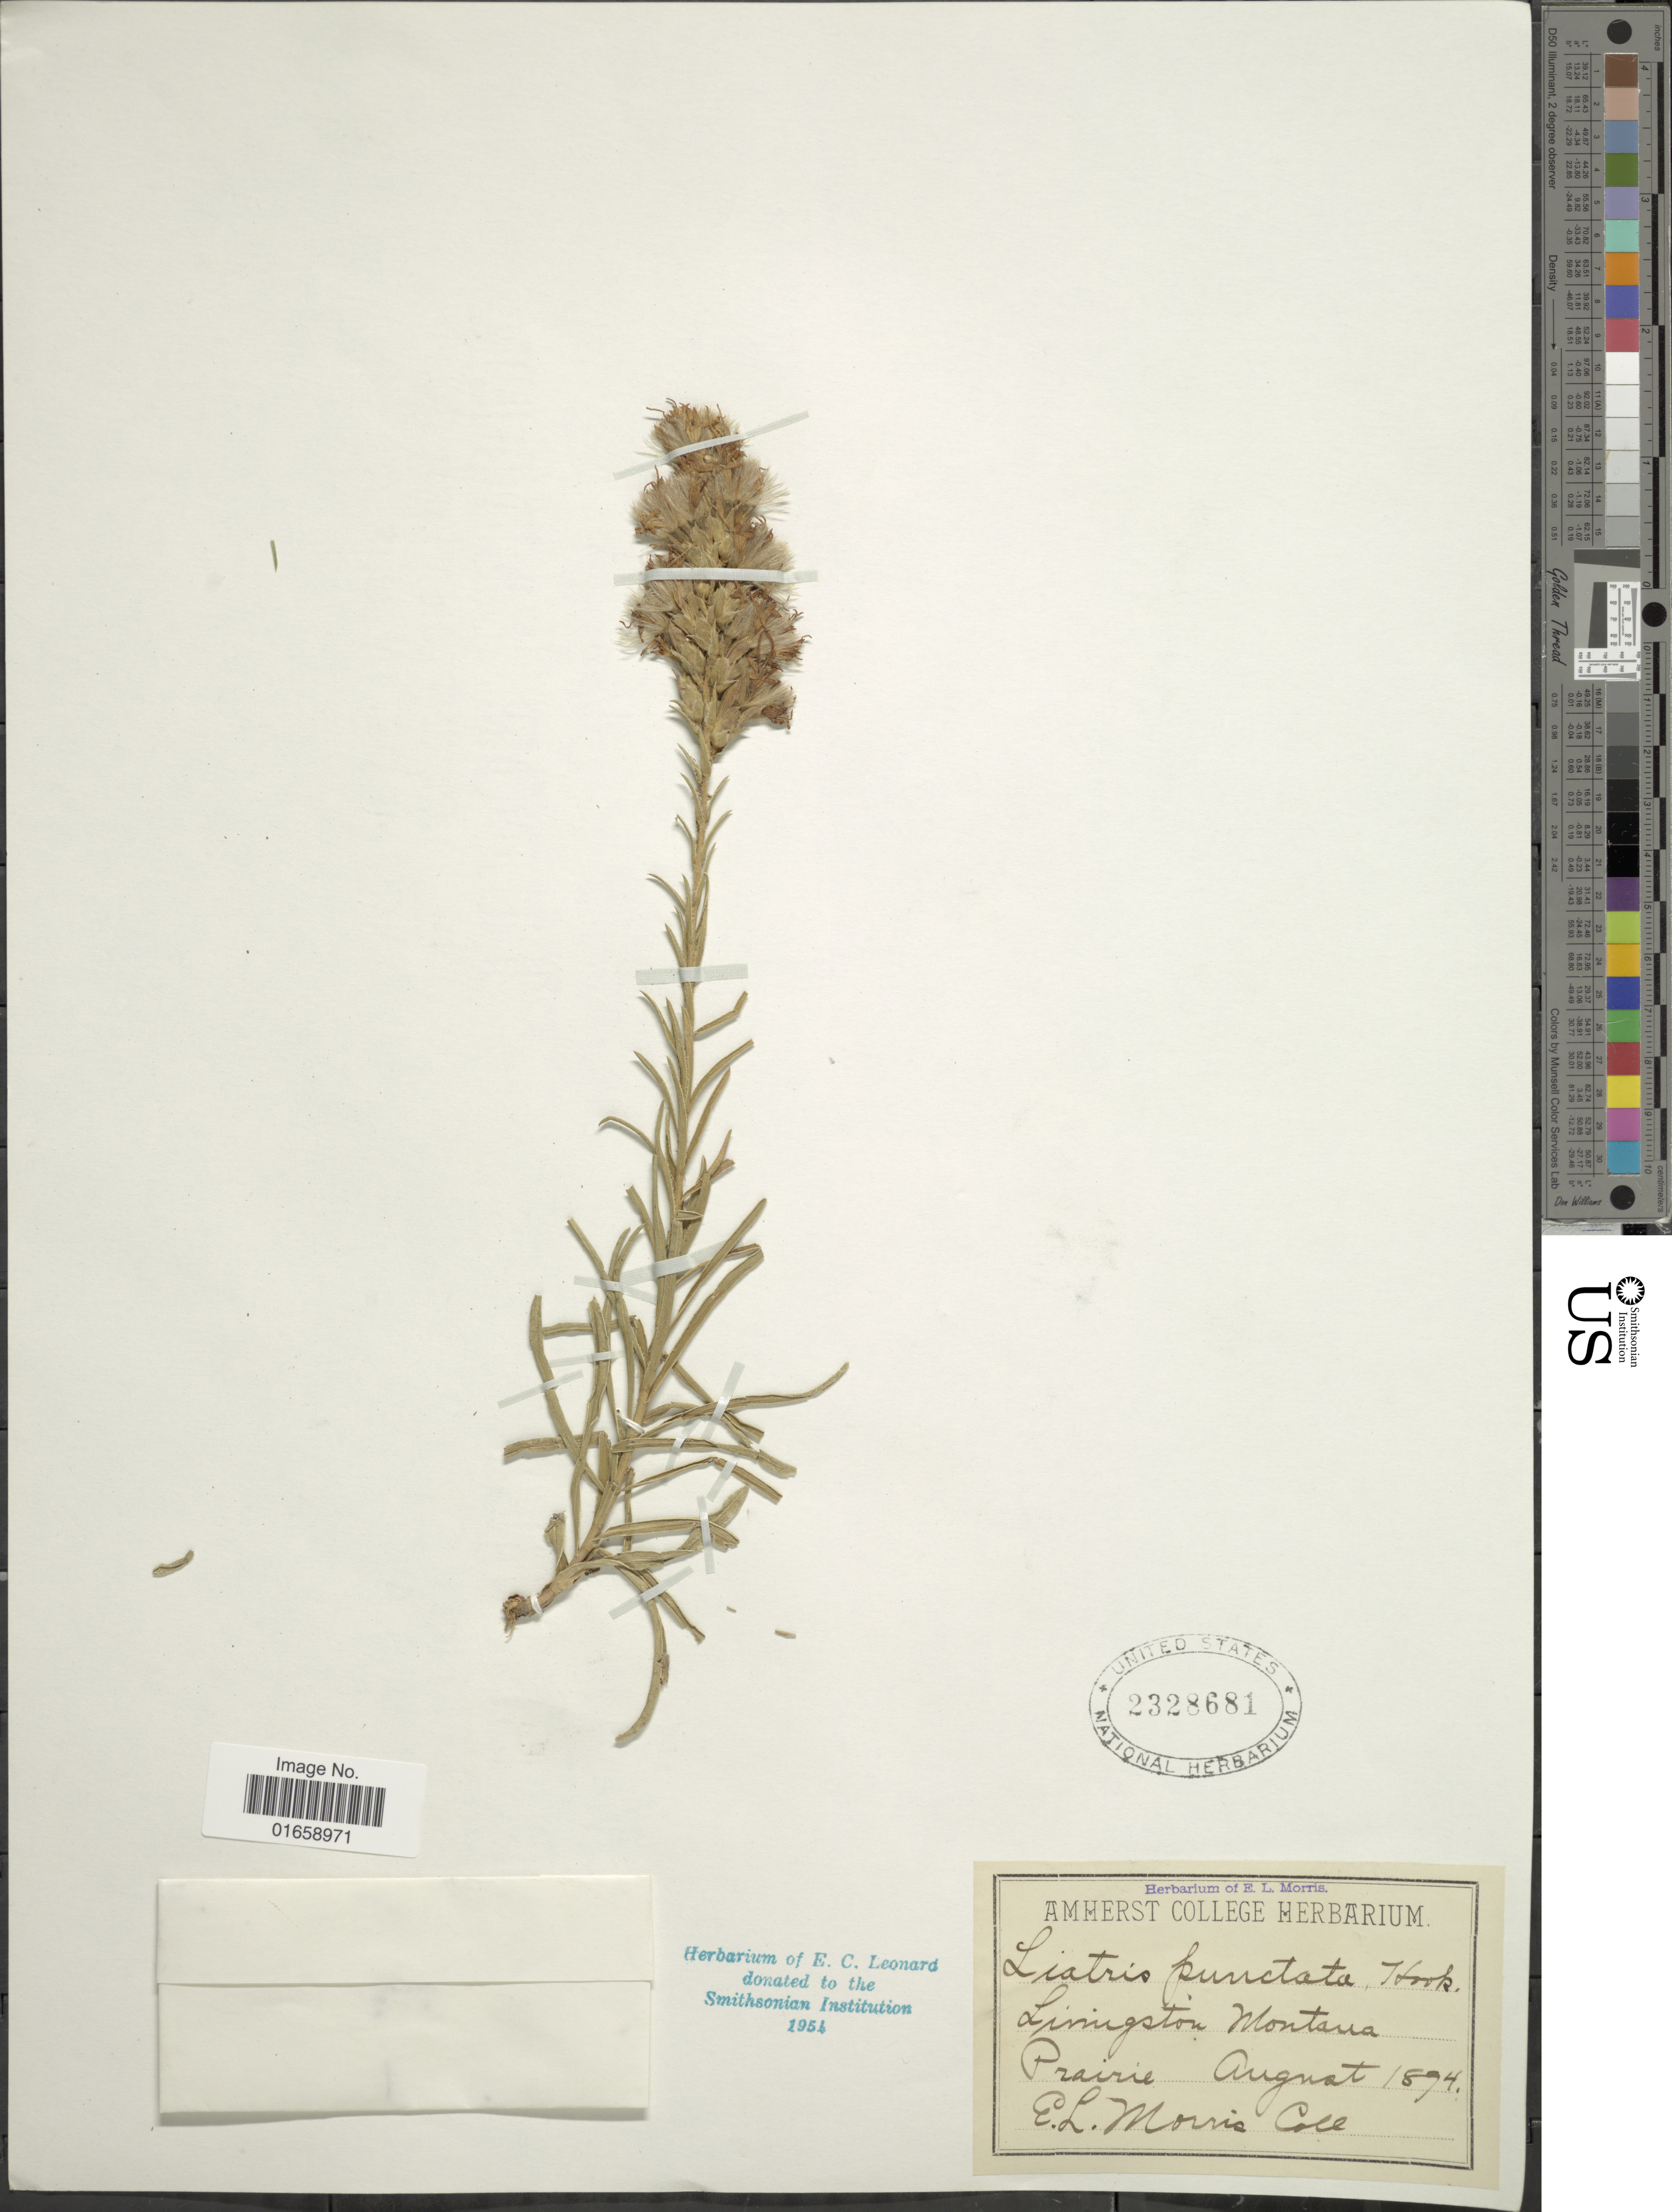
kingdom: Plantae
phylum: Tracheophyta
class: Magnoliopsida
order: Asterales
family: Asteraceae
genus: Liatris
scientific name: Liatris punctata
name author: Hook.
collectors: E. Morris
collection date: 1894-08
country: United States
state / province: Montana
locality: Livingston, Prairie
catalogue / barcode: US 2328681